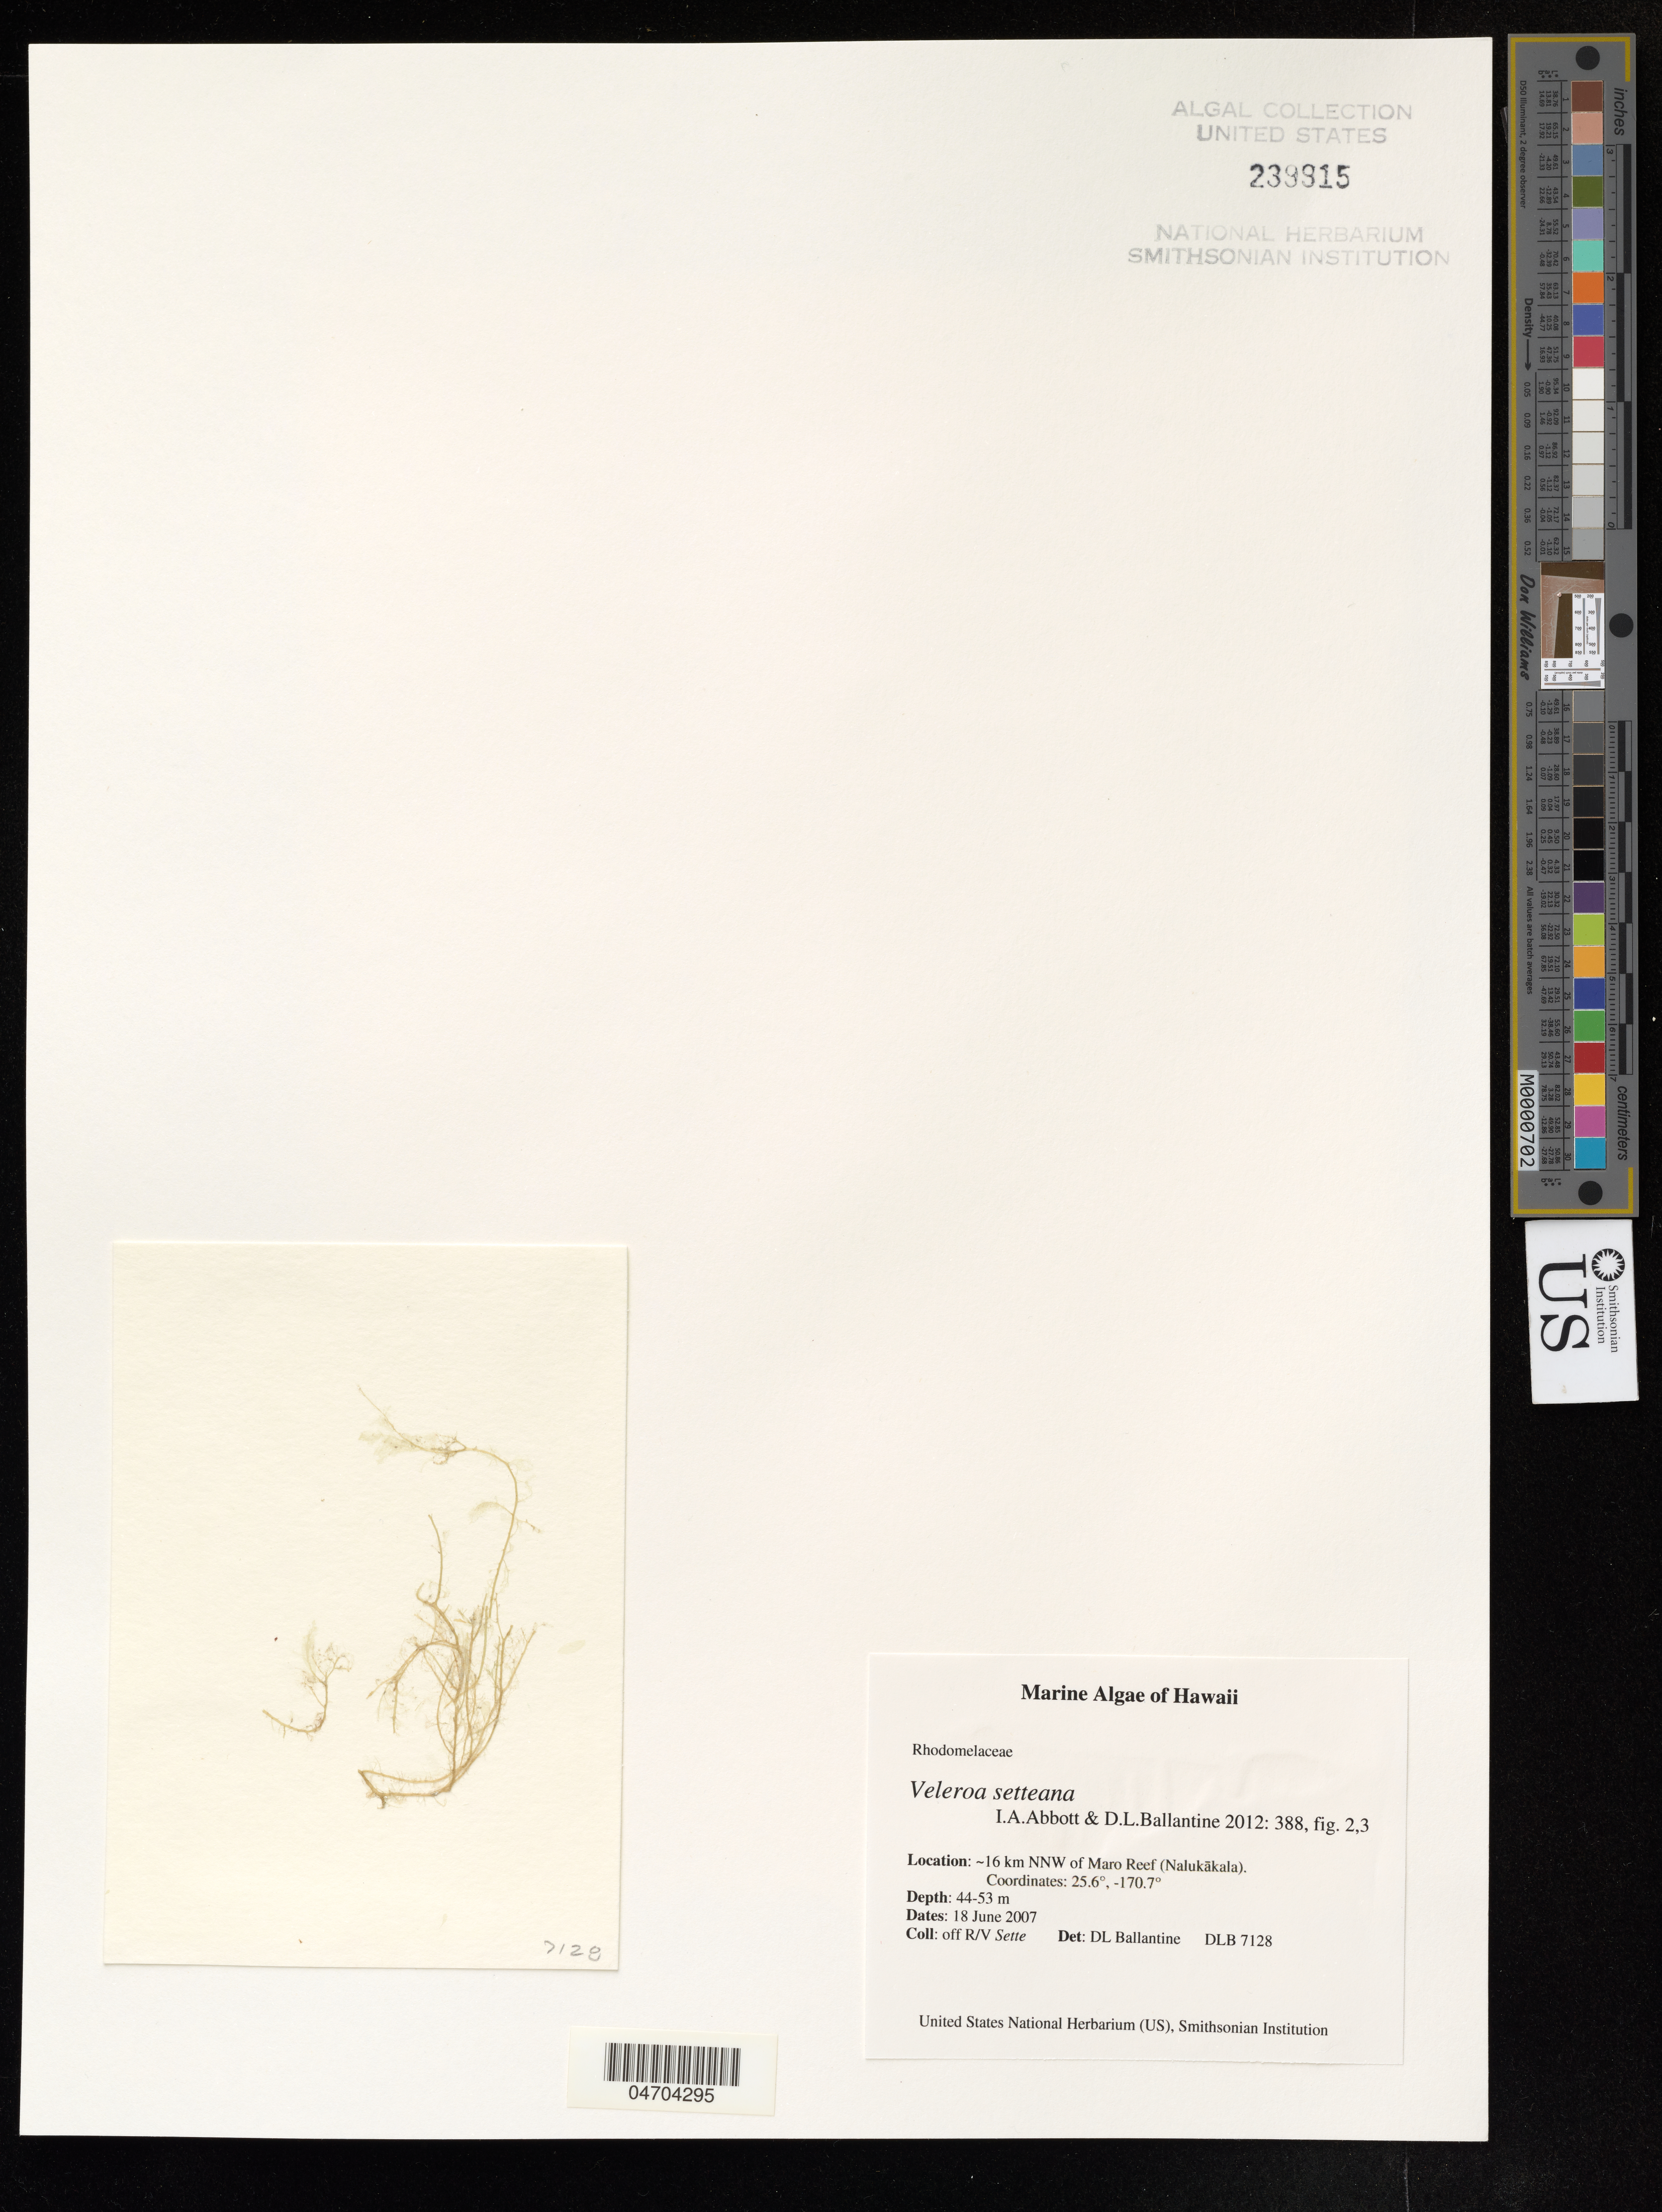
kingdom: Plantae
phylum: Rhodophyta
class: Florideophyceae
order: Ceramiales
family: Rhodomelaceae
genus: Veleroa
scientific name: Veleroa setteana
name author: I.A. Abbott & D.L. Ballant.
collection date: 2007-06-18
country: United States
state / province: Hawaii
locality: ~16 km NNW of Maro Reef (Nalukãkala).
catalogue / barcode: US 239915